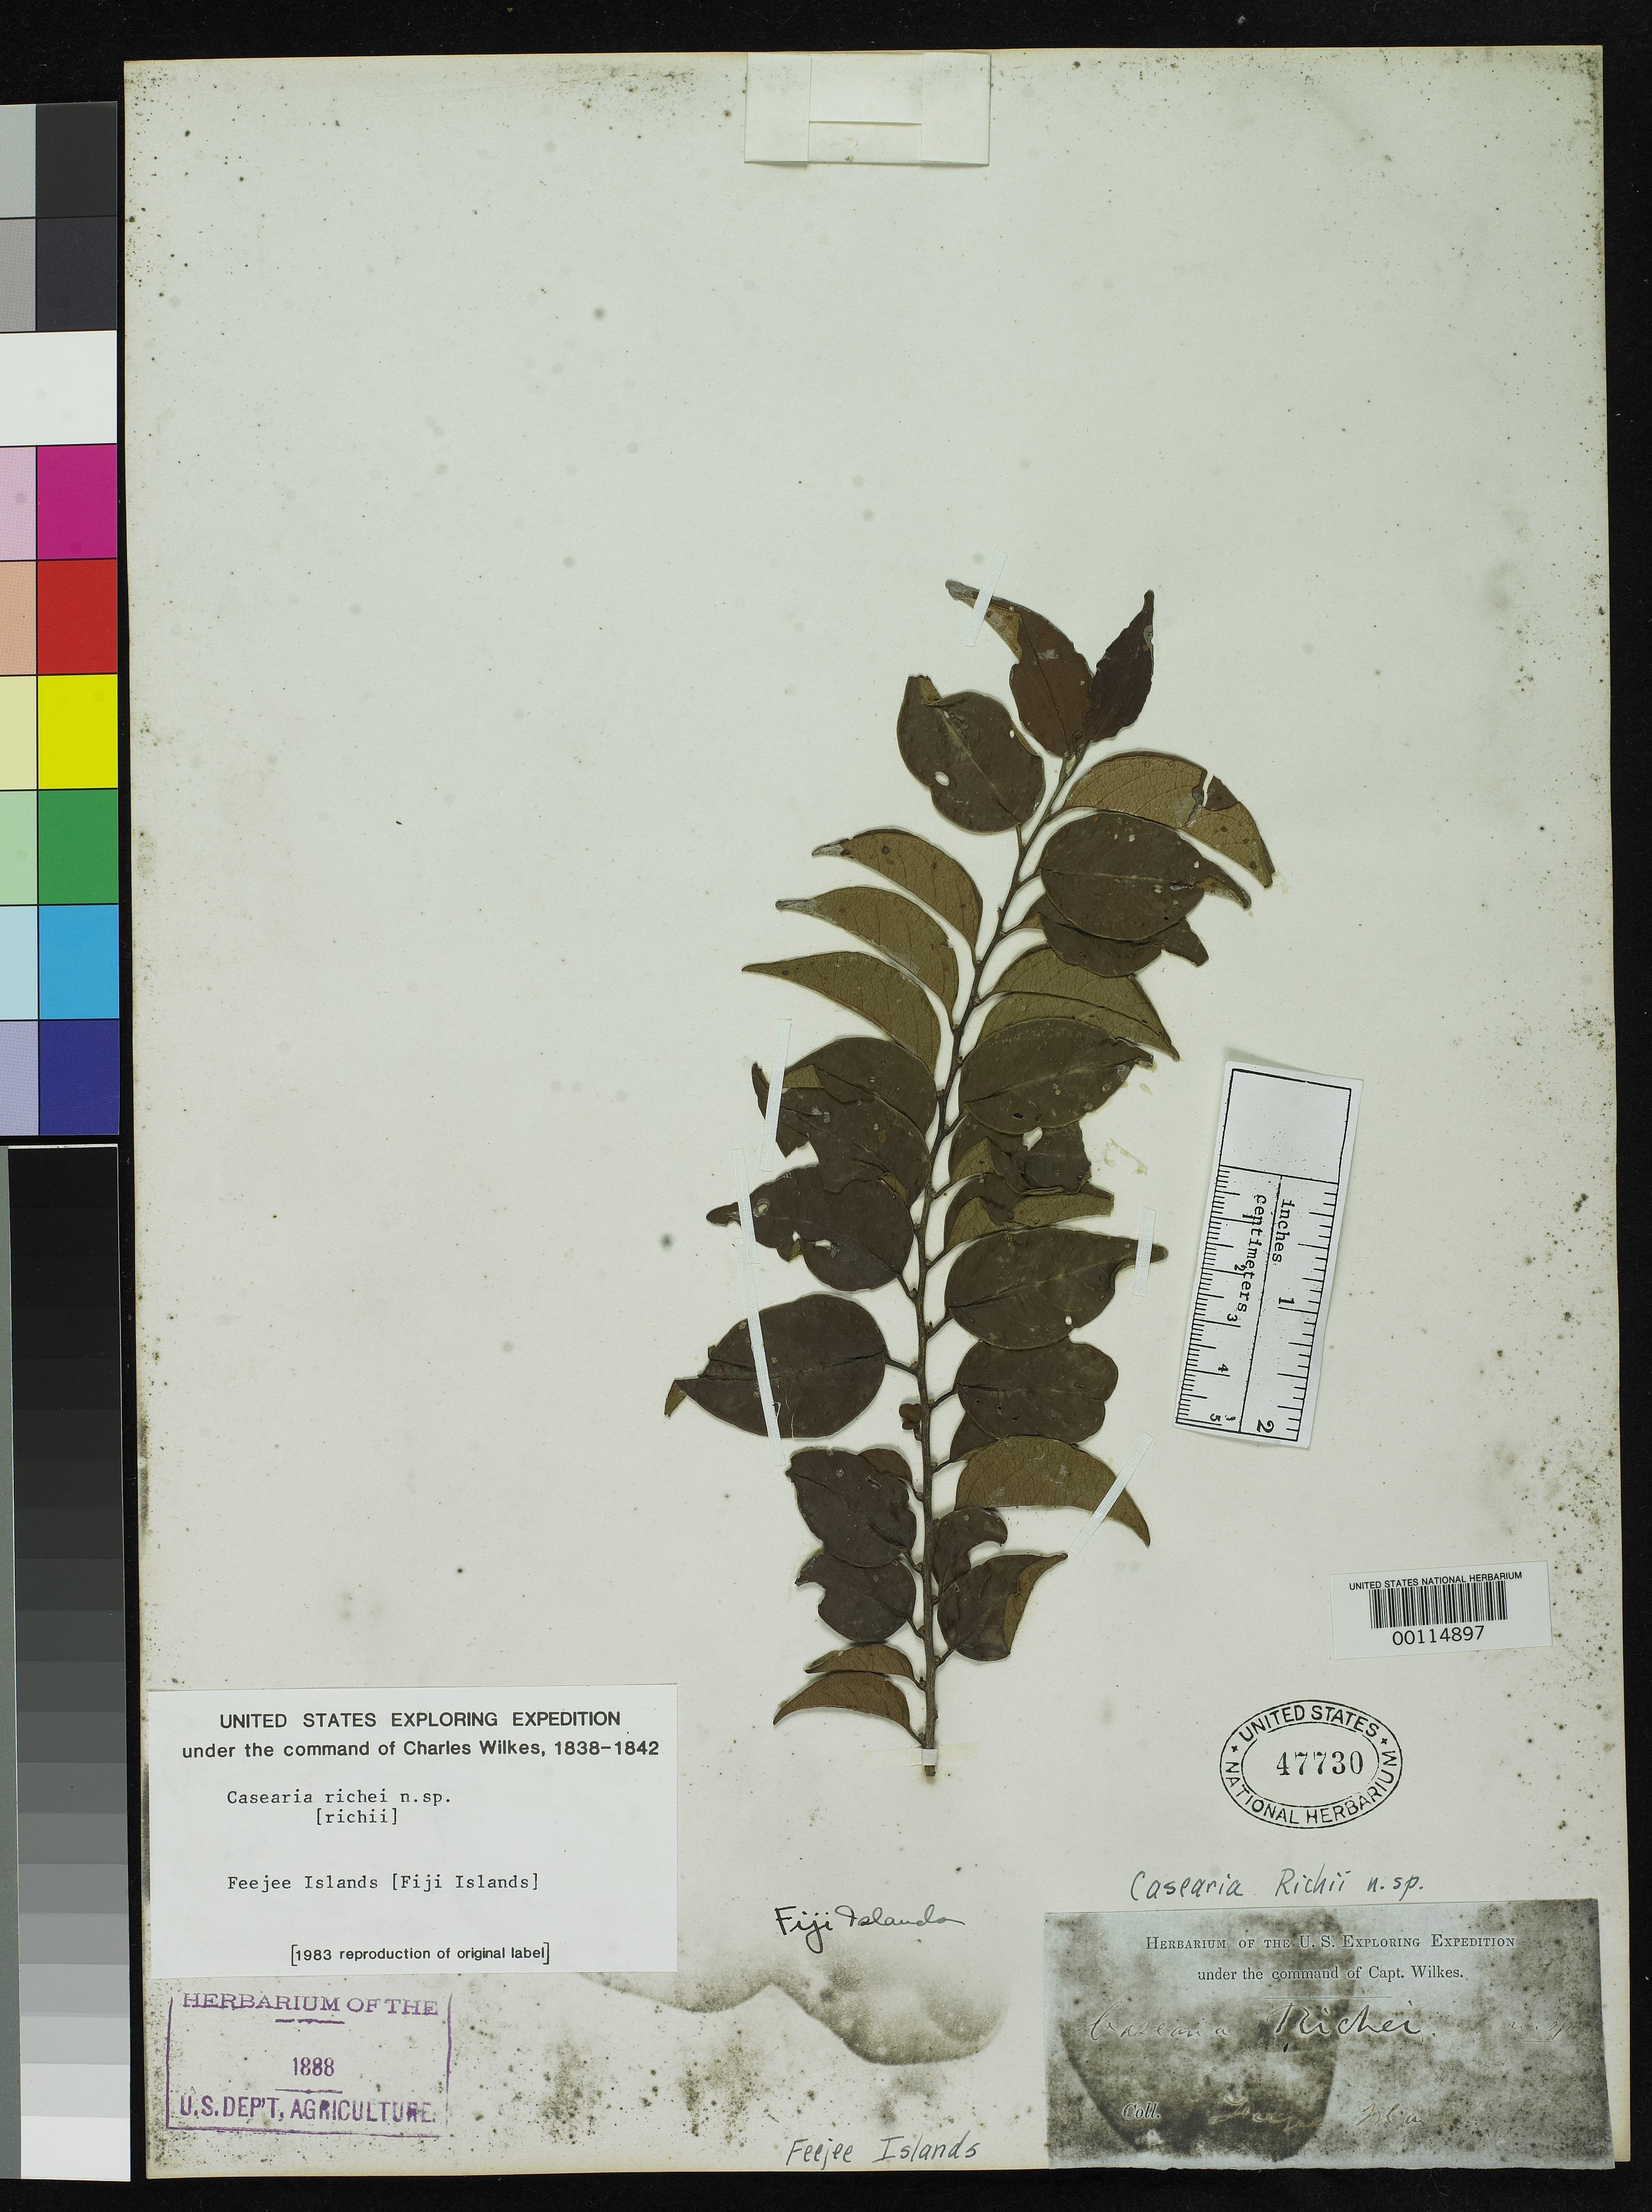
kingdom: Plantae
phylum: Tracheophyta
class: Magnoliopsida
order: Malpighiales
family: Salicaceae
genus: Casearia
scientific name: Casearia richii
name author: A. Gray in Wilkes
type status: Type Collection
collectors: Wilkes Explor. Exped.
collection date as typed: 1838 to -- --- 1842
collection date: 1838/1842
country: Fiji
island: Ovalau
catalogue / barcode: US 47730